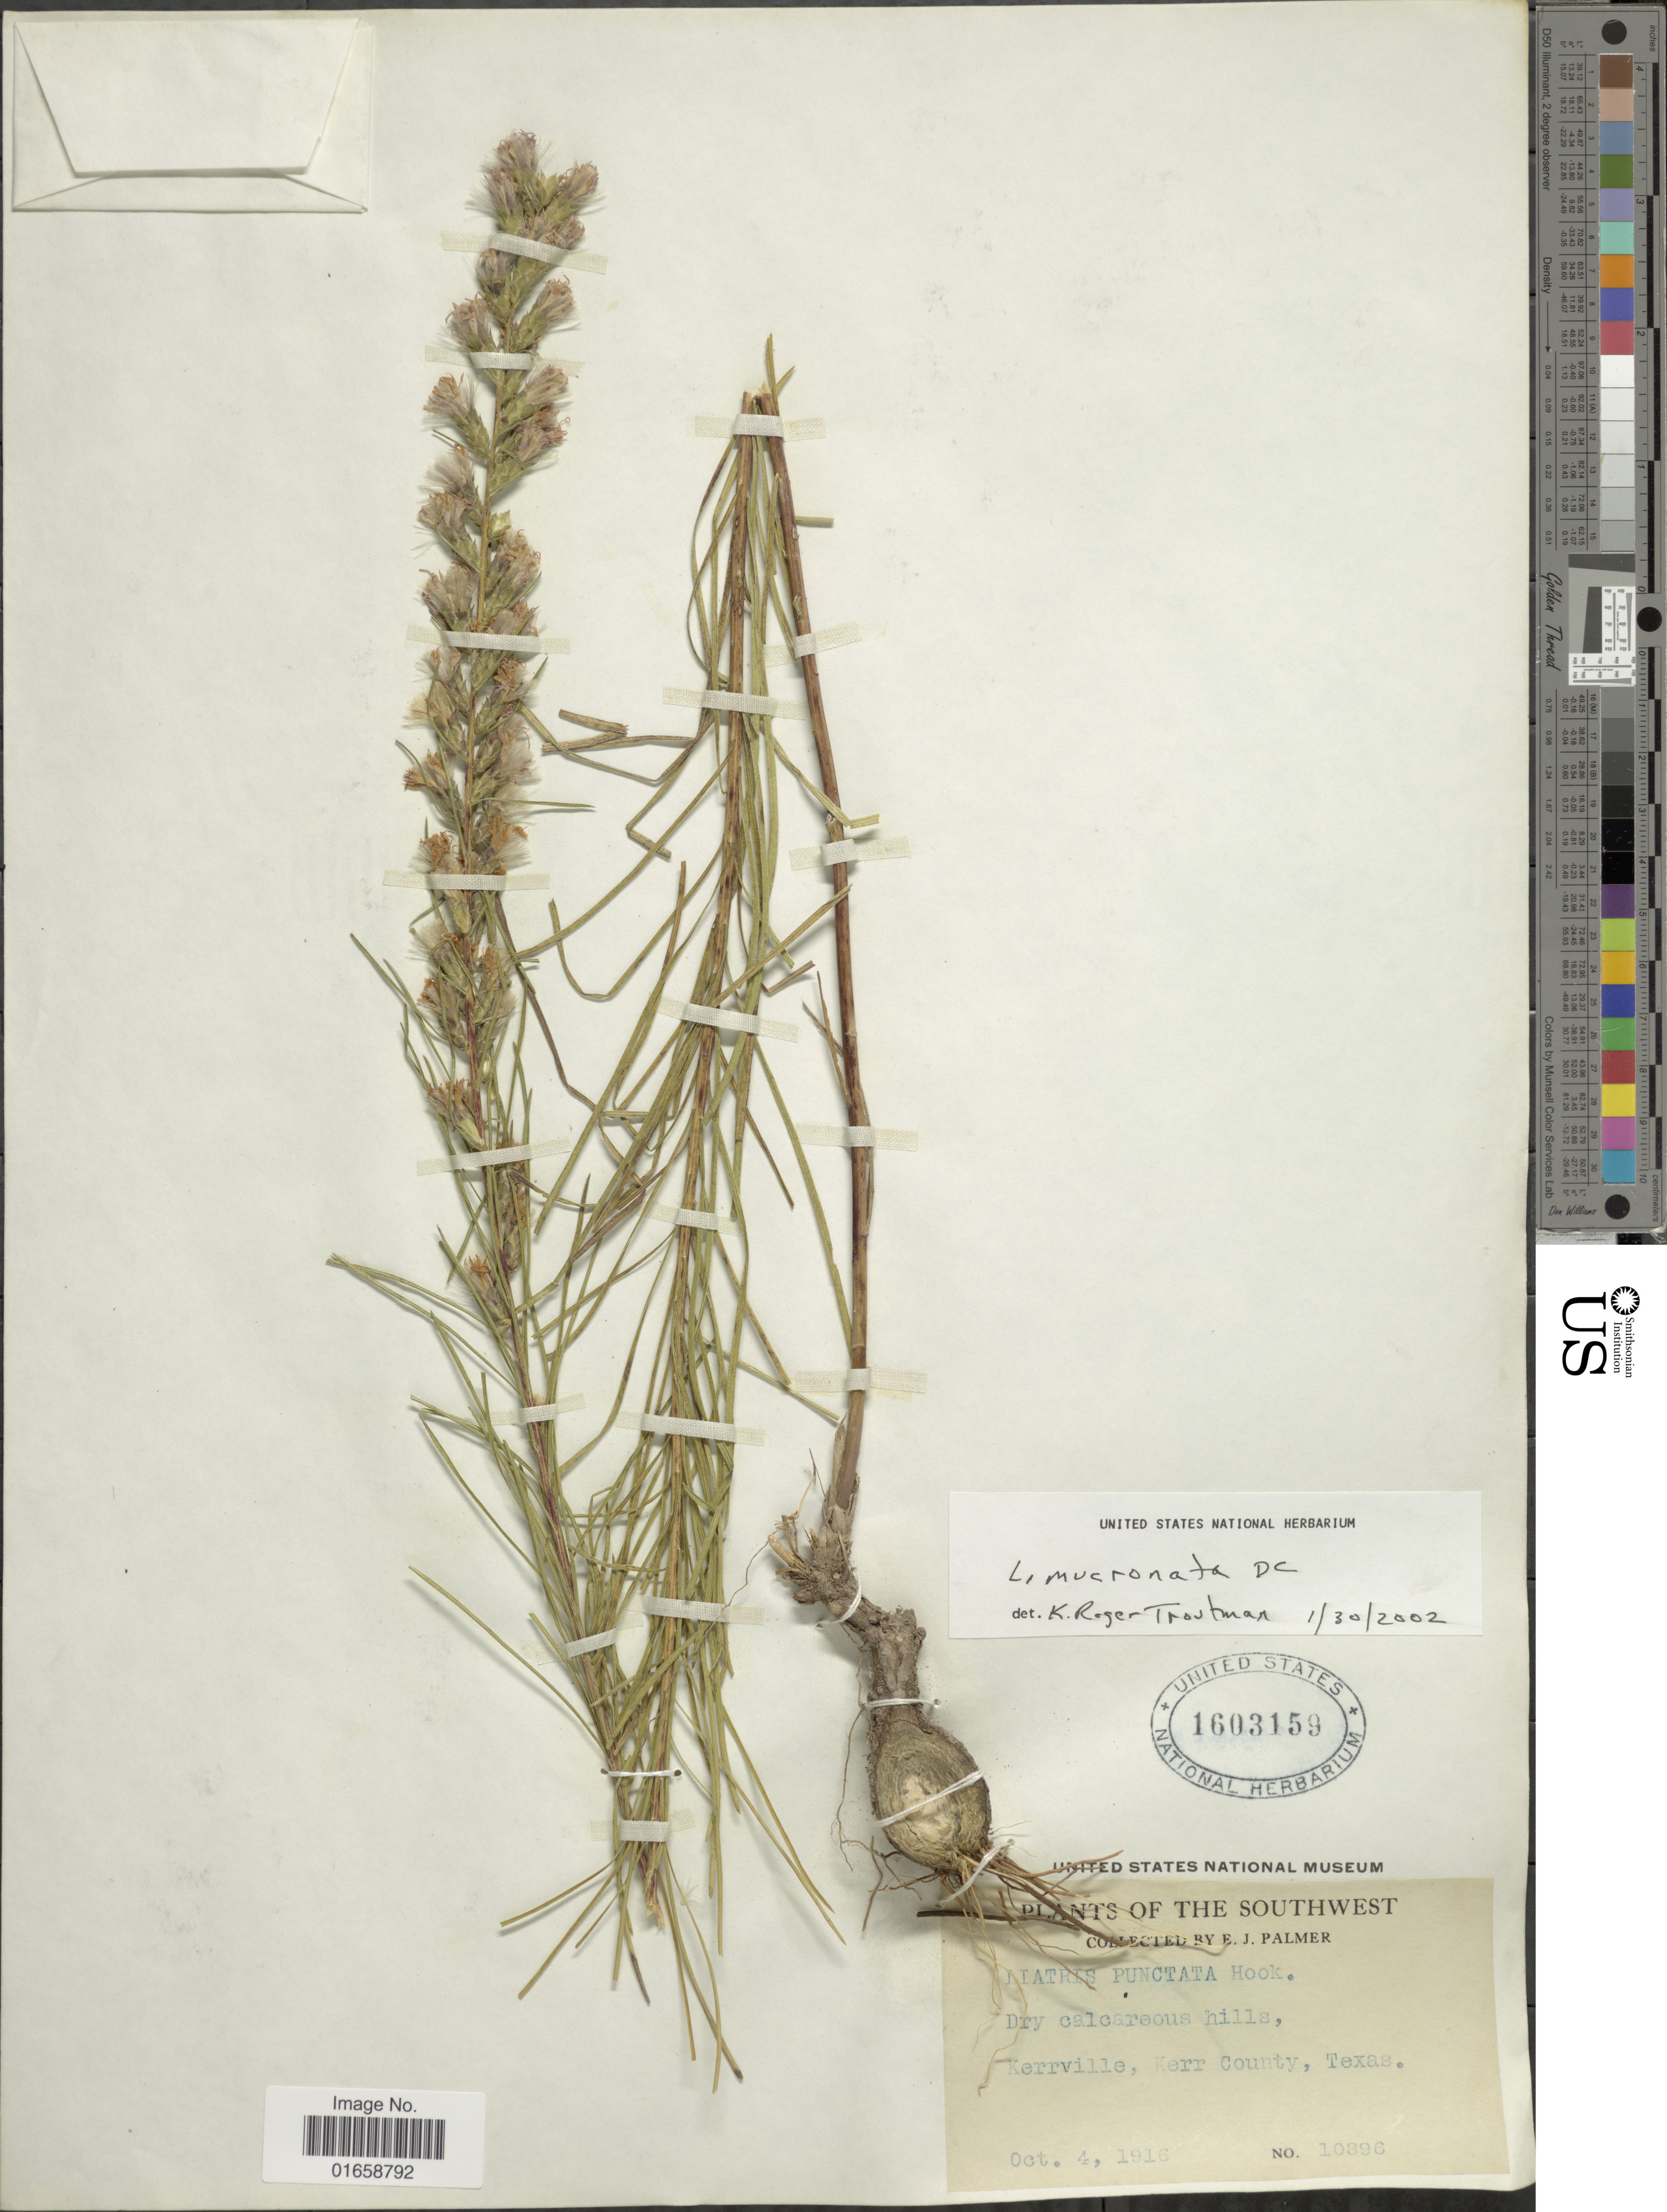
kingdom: Plantae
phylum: Tracheophyta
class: Magnoliopsida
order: Asterales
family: Asteraceae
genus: Liatris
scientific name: Liatris mucronata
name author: DC.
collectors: E. J. Palmer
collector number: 10396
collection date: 1916-10-04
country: United States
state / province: Texas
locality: The Southwest, Kerrville, Kerr County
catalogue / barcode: US 1603159